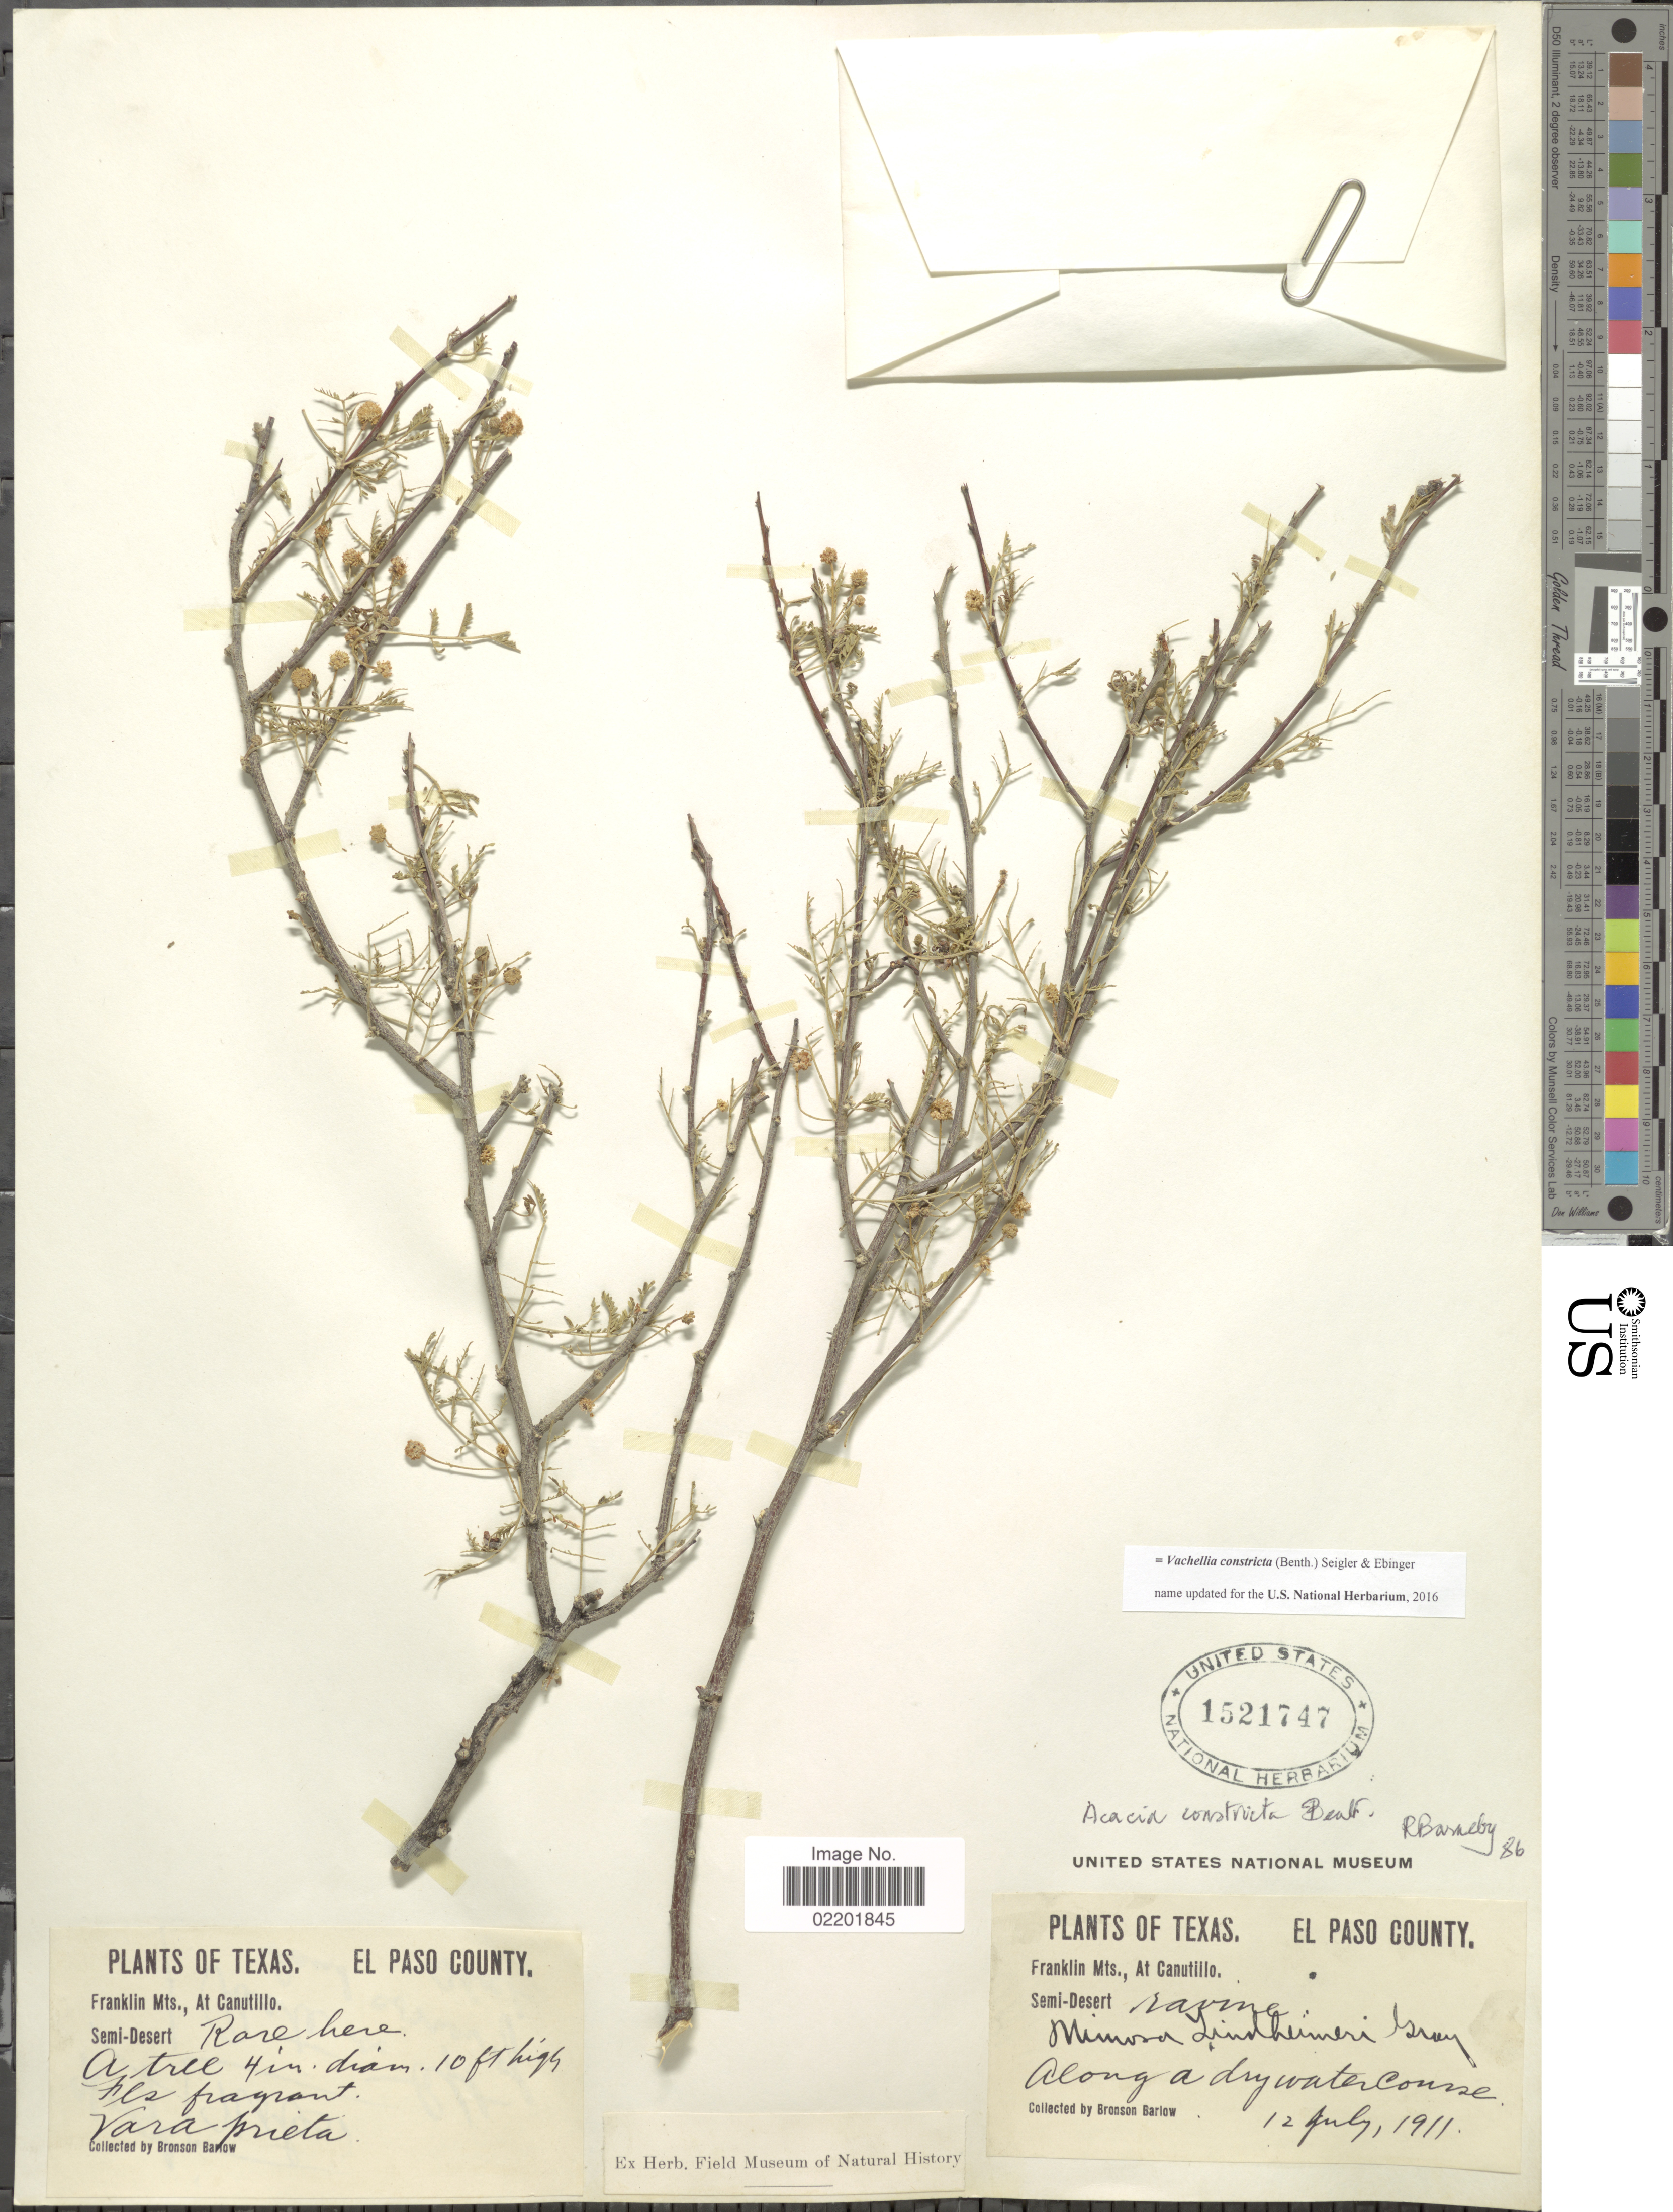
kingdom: Plantae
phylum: Tracheophyta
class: Magnoliopsida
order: Fabales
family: Fabaceae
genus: Vachellia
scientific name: Vachellia constricta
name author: (Benth.) Seigler & Ebinger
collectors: Barlow, B.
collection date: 1911-07-12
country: United States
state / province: Texas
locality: El Paso County, Franklin Mts., Canutillo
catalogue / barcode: US 1521747